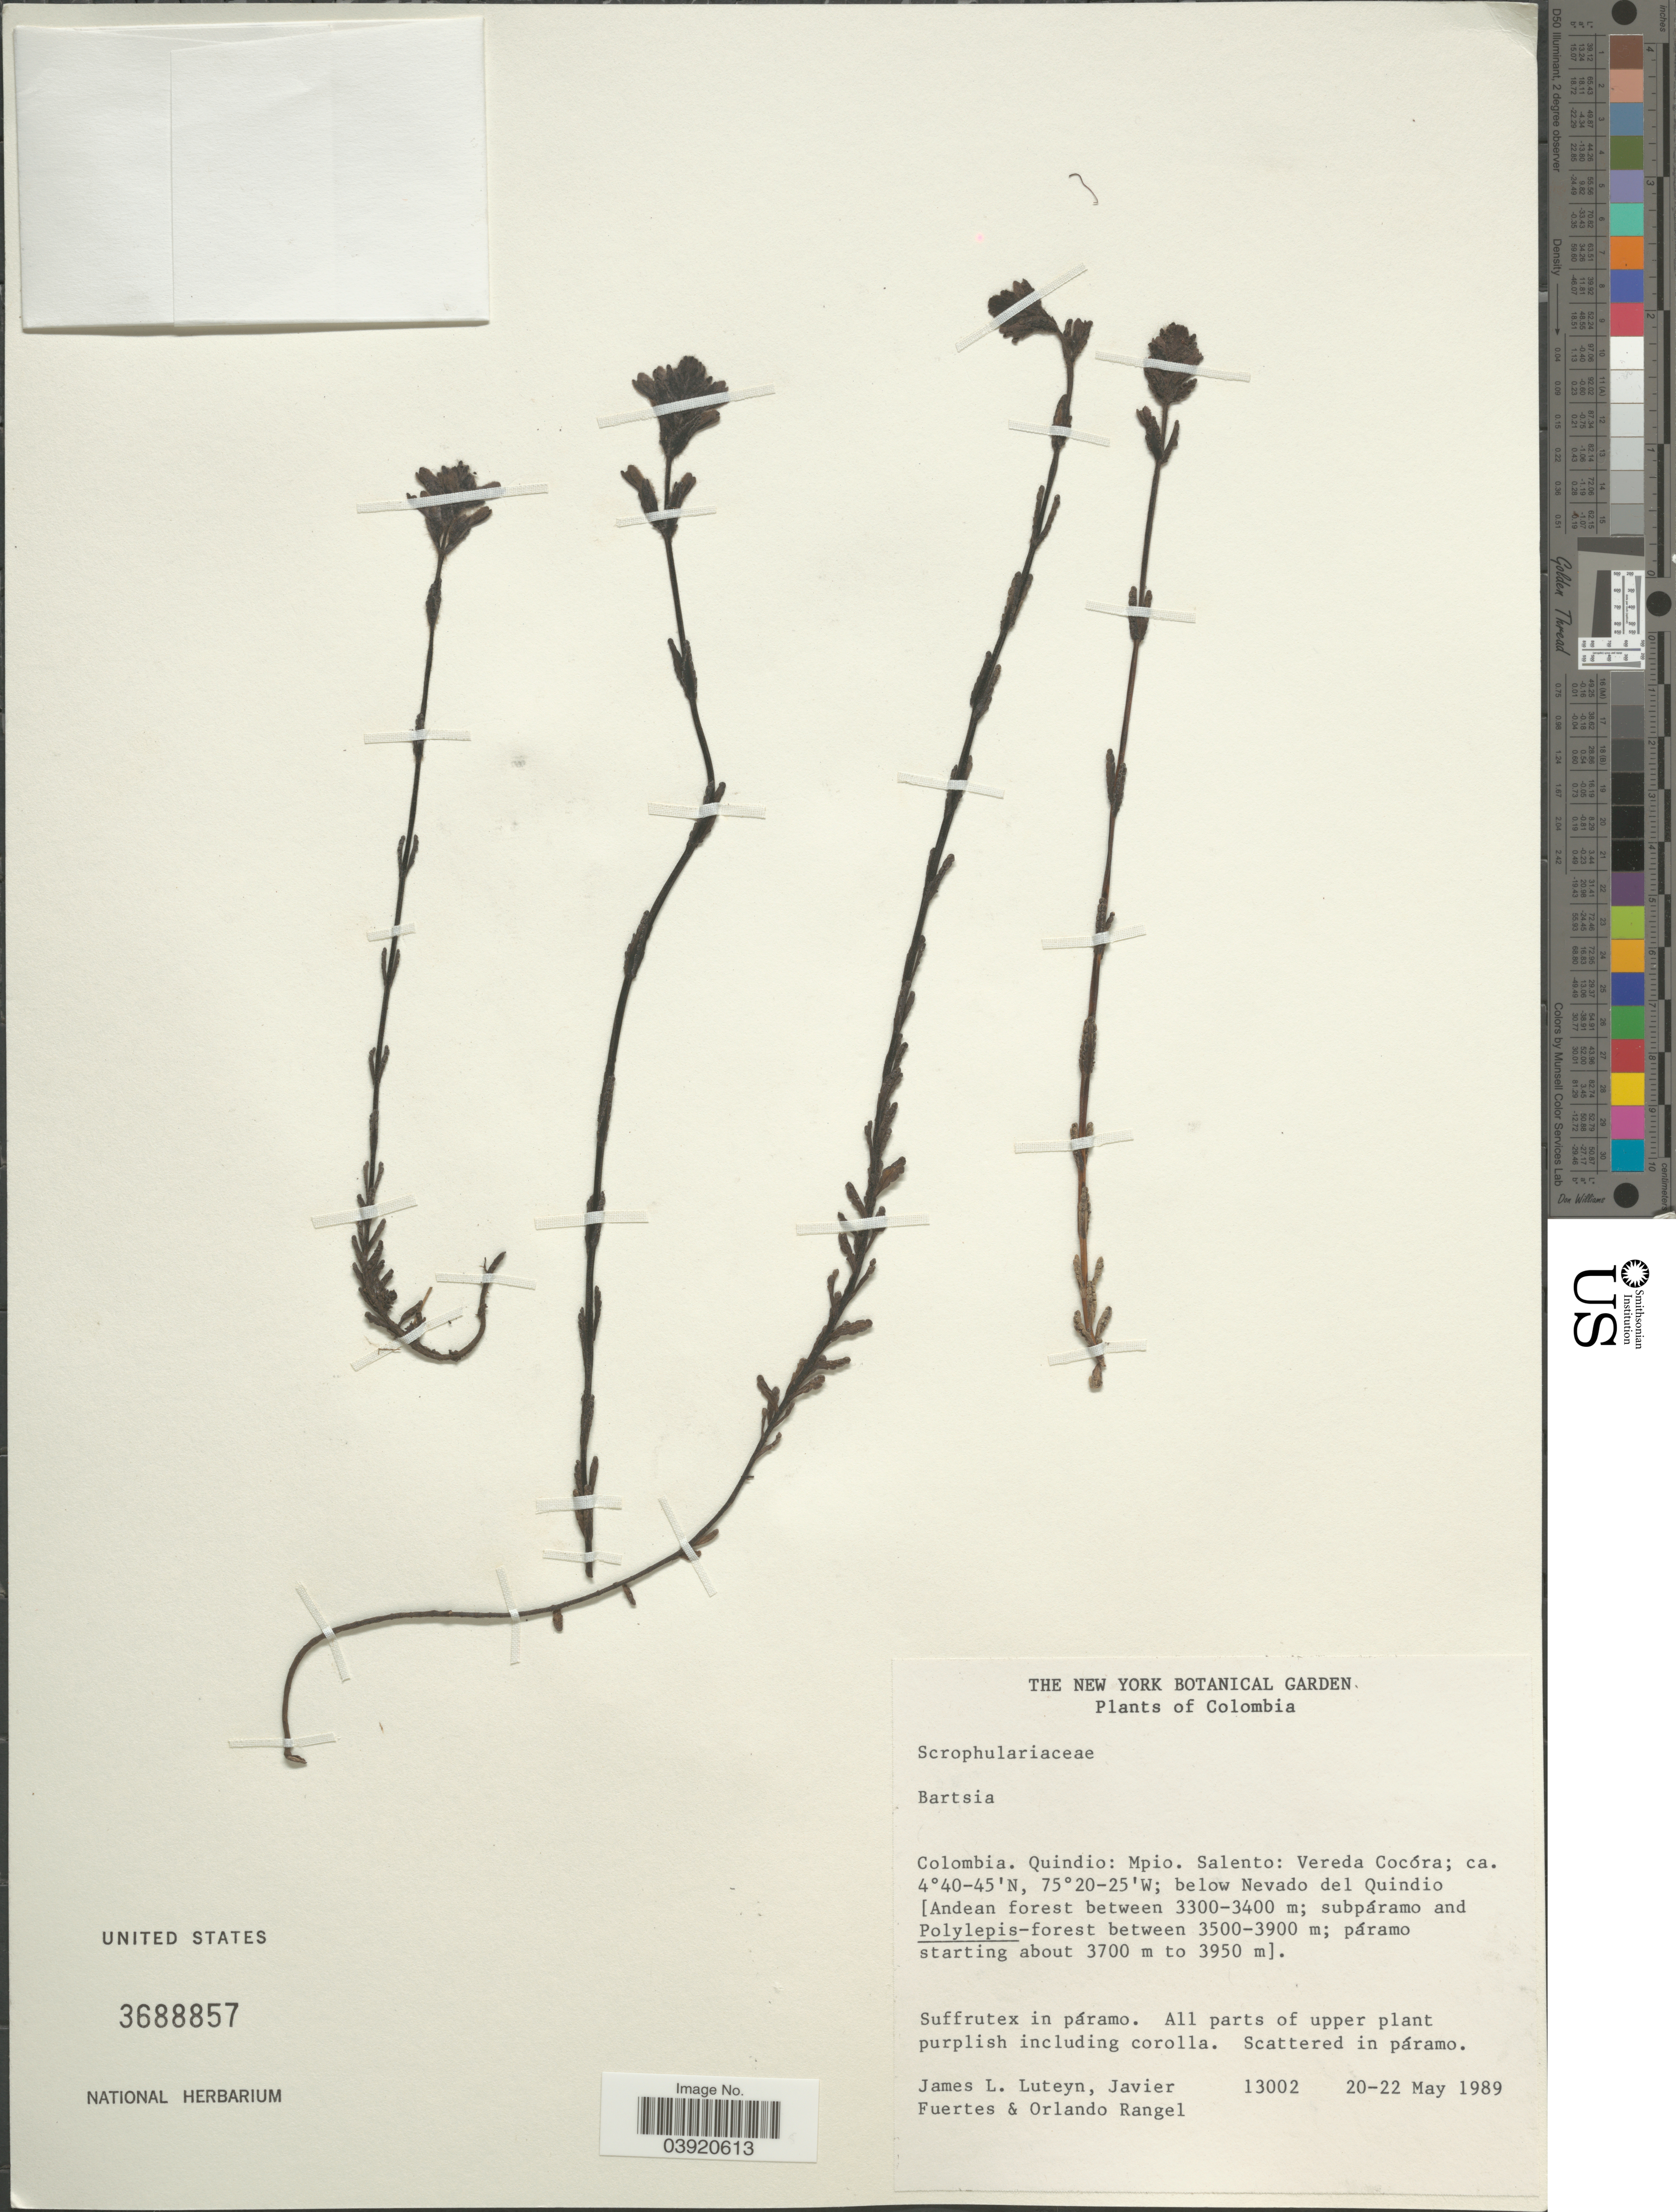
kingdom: Plantae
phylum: Tracheophyta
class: Magnoliopsida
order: Lamiales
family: Orobanchaceae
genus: Bartsia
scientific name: Bartsia sp.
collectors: J. L. Luteyn, J. Fuertes & O. Rangel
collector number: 13002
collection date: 1989-05-20/1989-05-22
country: Colombia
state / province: Quindío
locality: Mpio. Salento: Vereda Cocóra; below Nevado del Quindio.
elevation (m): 3300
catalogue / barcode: US 3688857